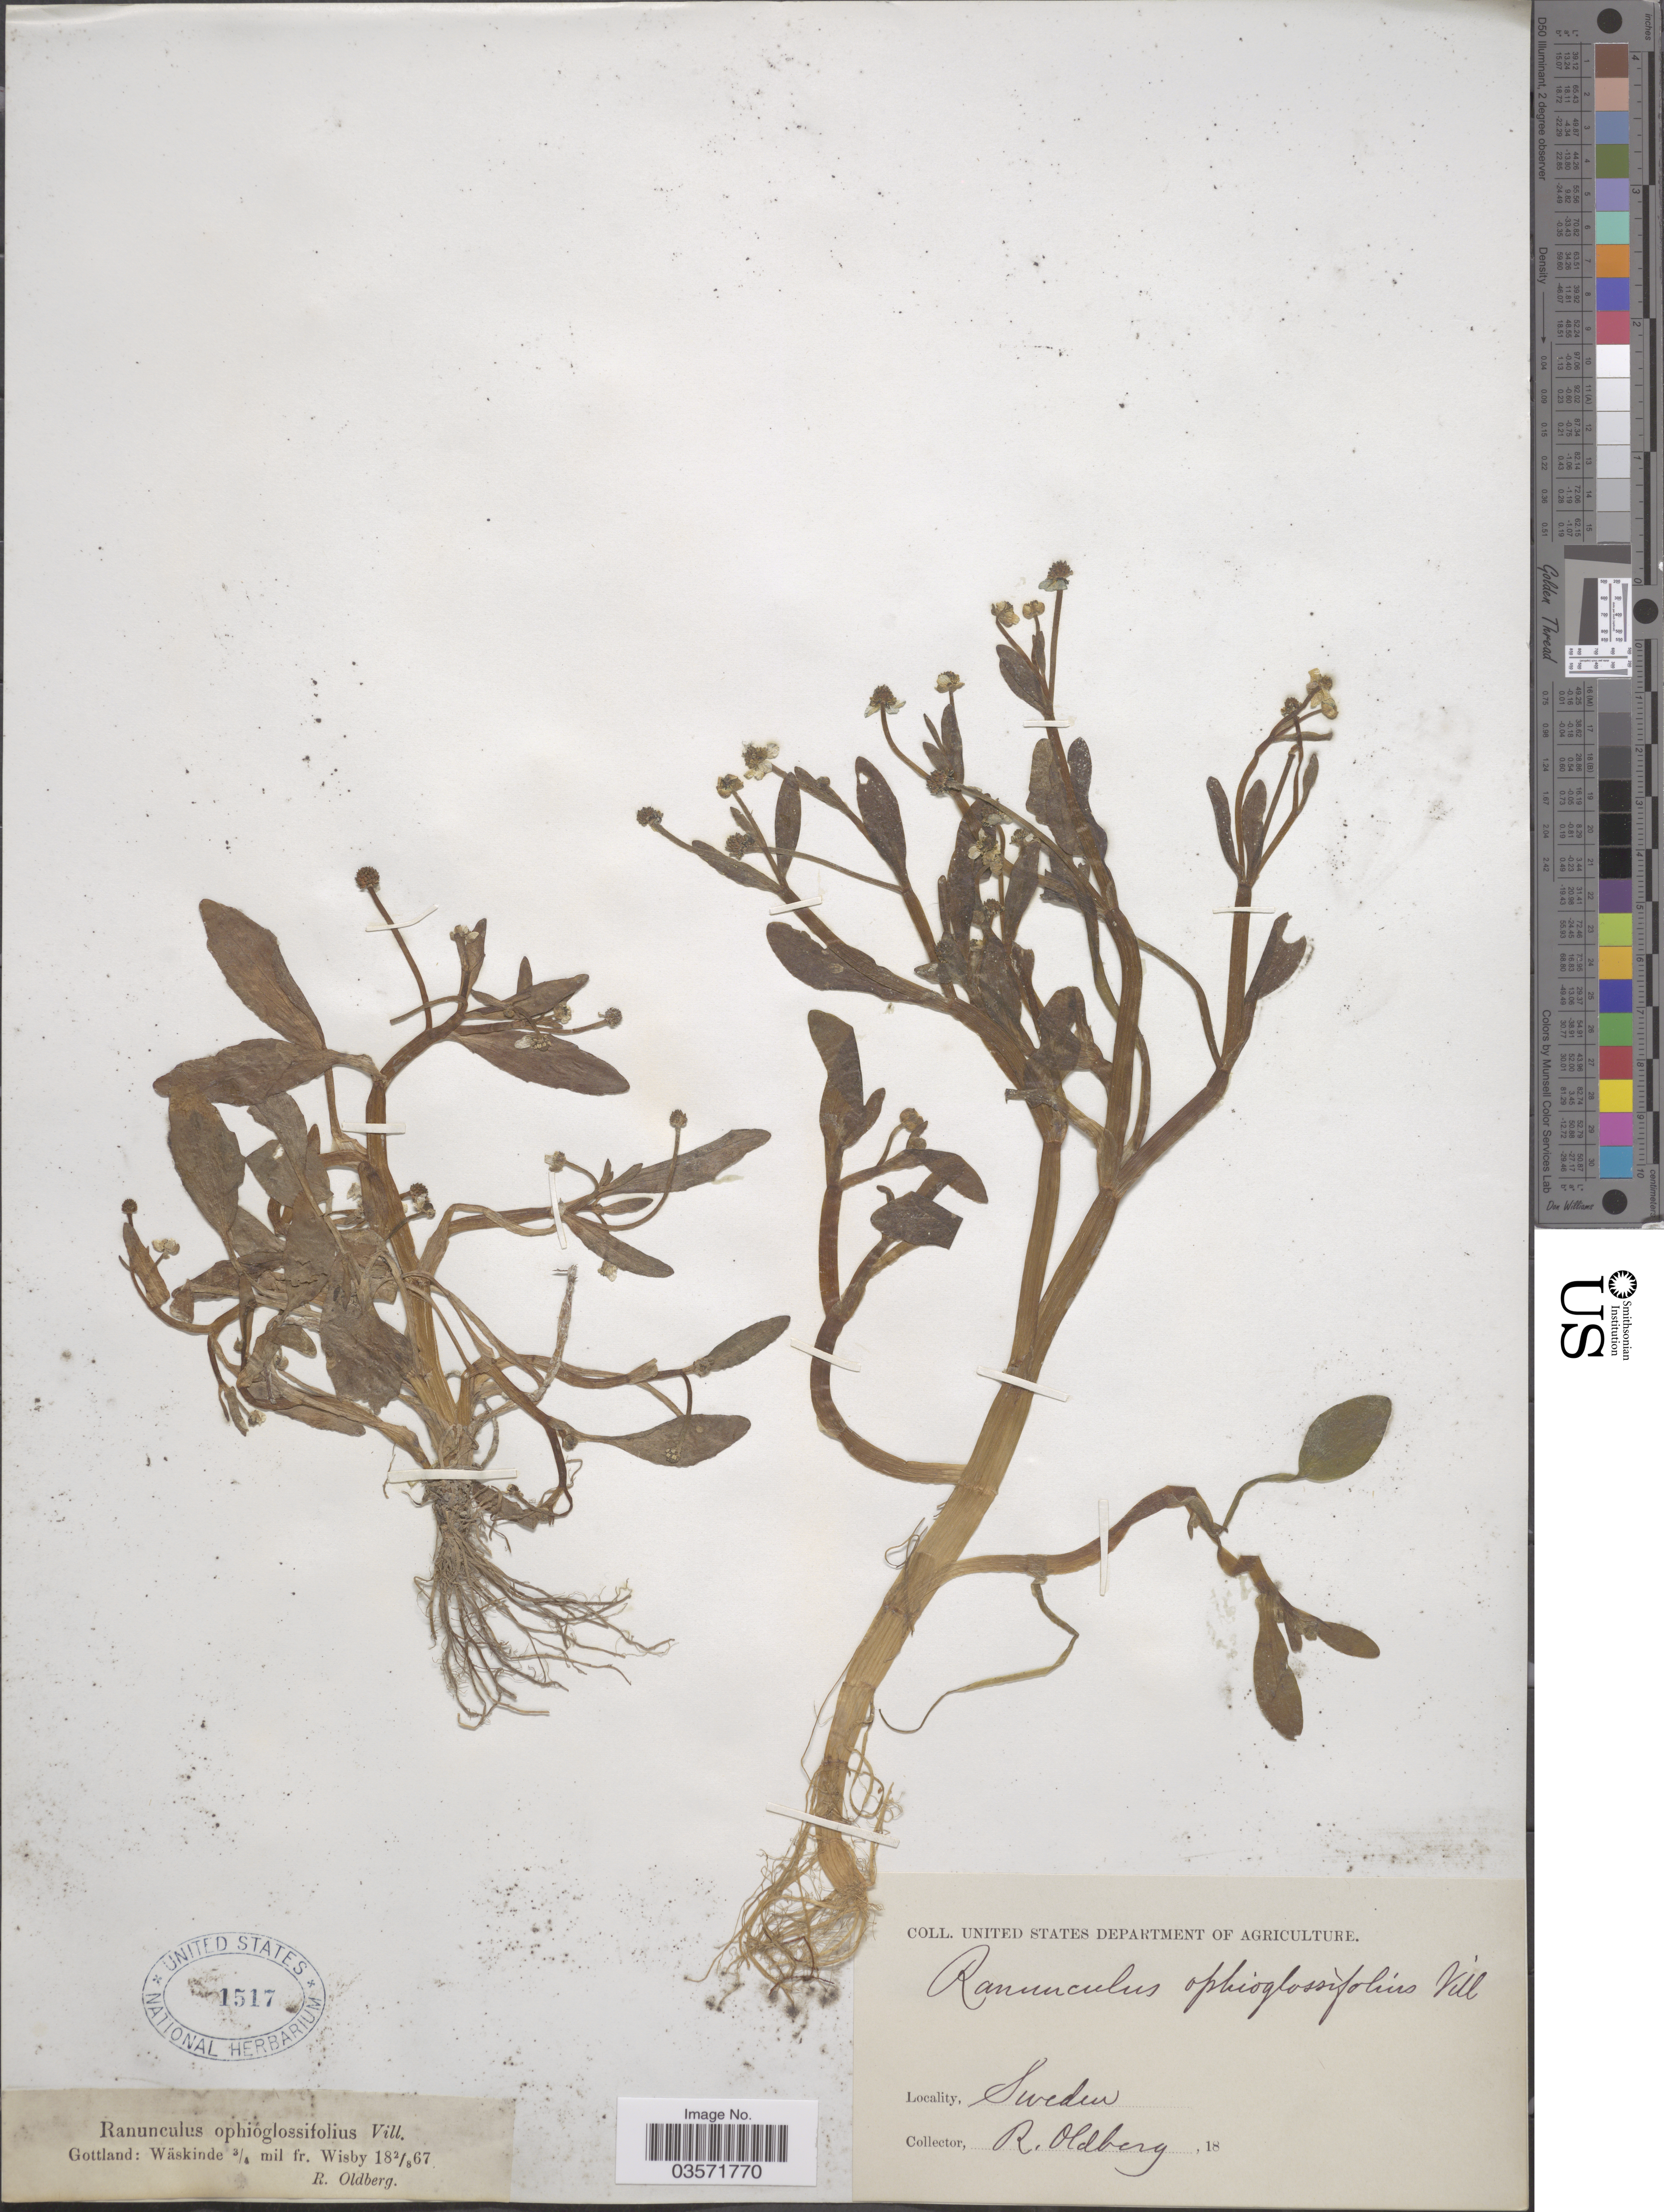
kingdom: Plantae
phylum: Tracheophyta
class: Magnoliopsida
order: Ranunculales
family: Ranunculaceae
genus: Ranunculus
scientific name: Ranunculus ophioglossifolius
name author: Vill.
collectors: R. Oldberg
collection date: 1867-08-02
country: Sweden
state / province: Gotland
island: Gotland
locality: Gottland: Wäskinde 3/4 mil fr. Wisby.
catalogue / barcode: US 1517